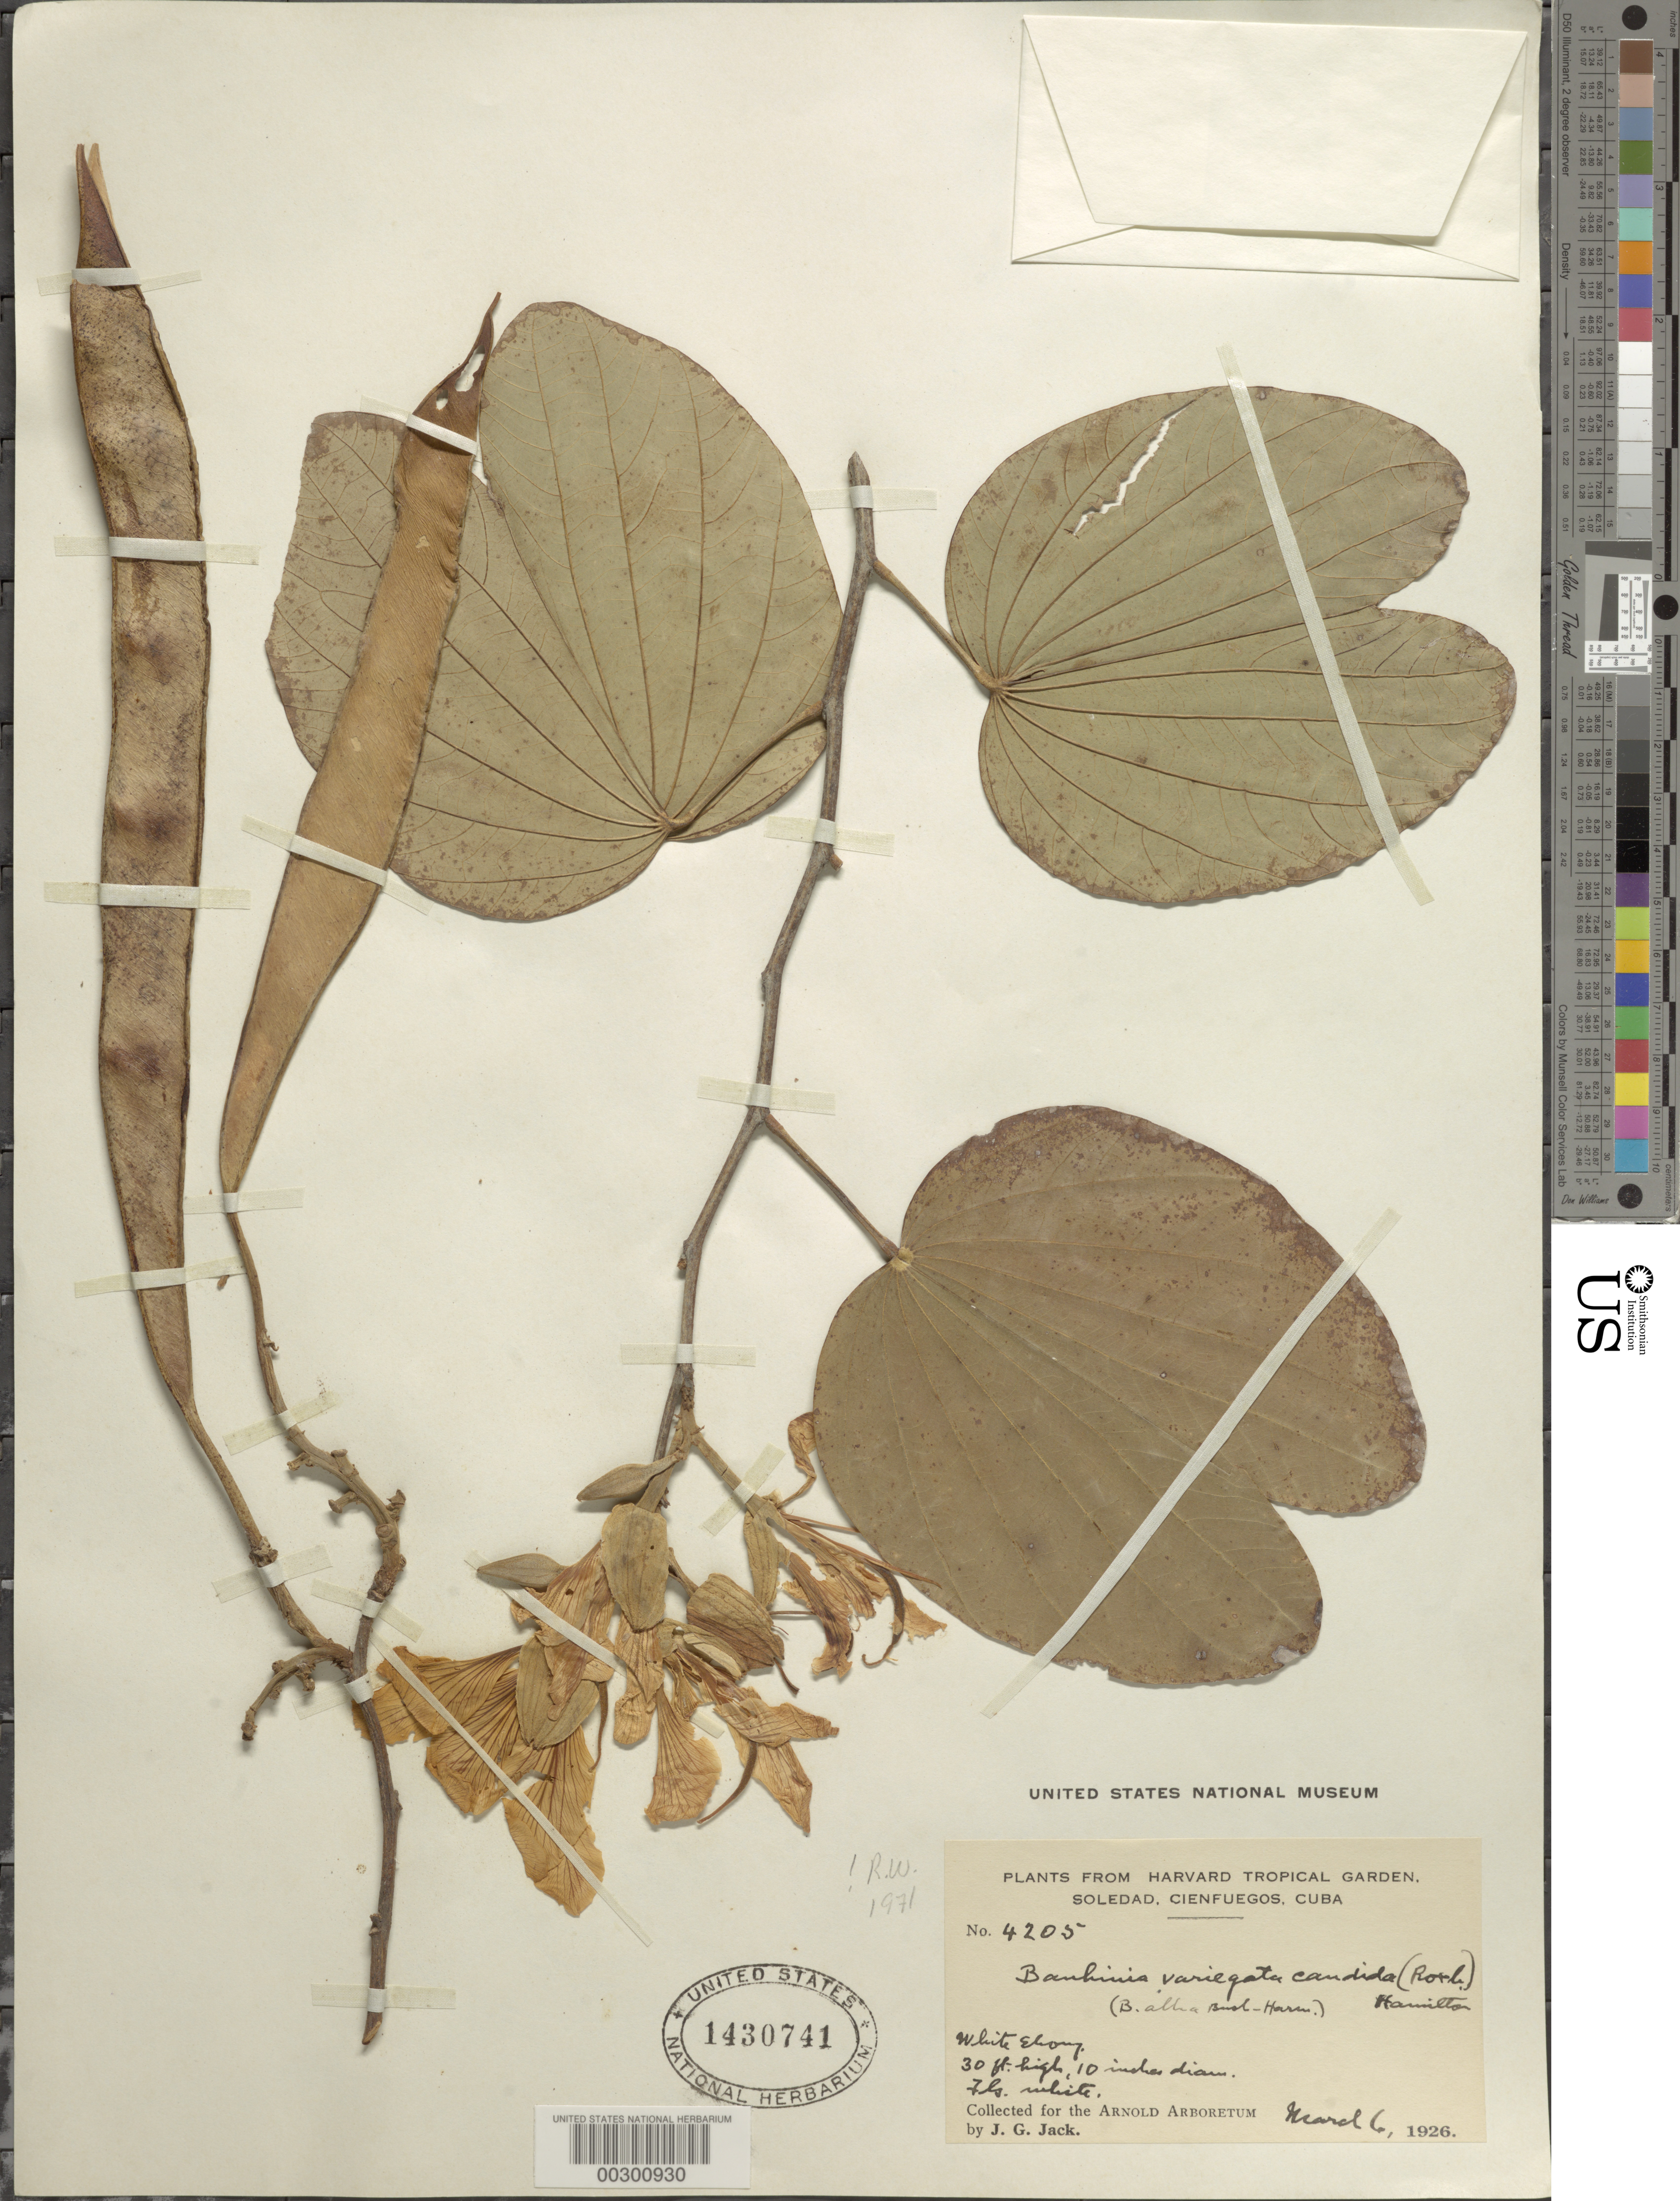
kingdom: Plantae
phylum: Tracheophyta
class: Magnoliopsida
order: Fabales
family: Fabaceae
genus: Bauhinia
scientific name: Bauhinia variegata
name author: L.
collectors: J. G. Jack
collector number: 4205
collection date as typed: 06 Mar 1926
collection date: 1926-03-06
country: Cuba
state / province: Las Villas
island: Greater Antilles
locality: Harvard tropical garden, soledad, cienfuegos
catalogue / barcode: US 1430741